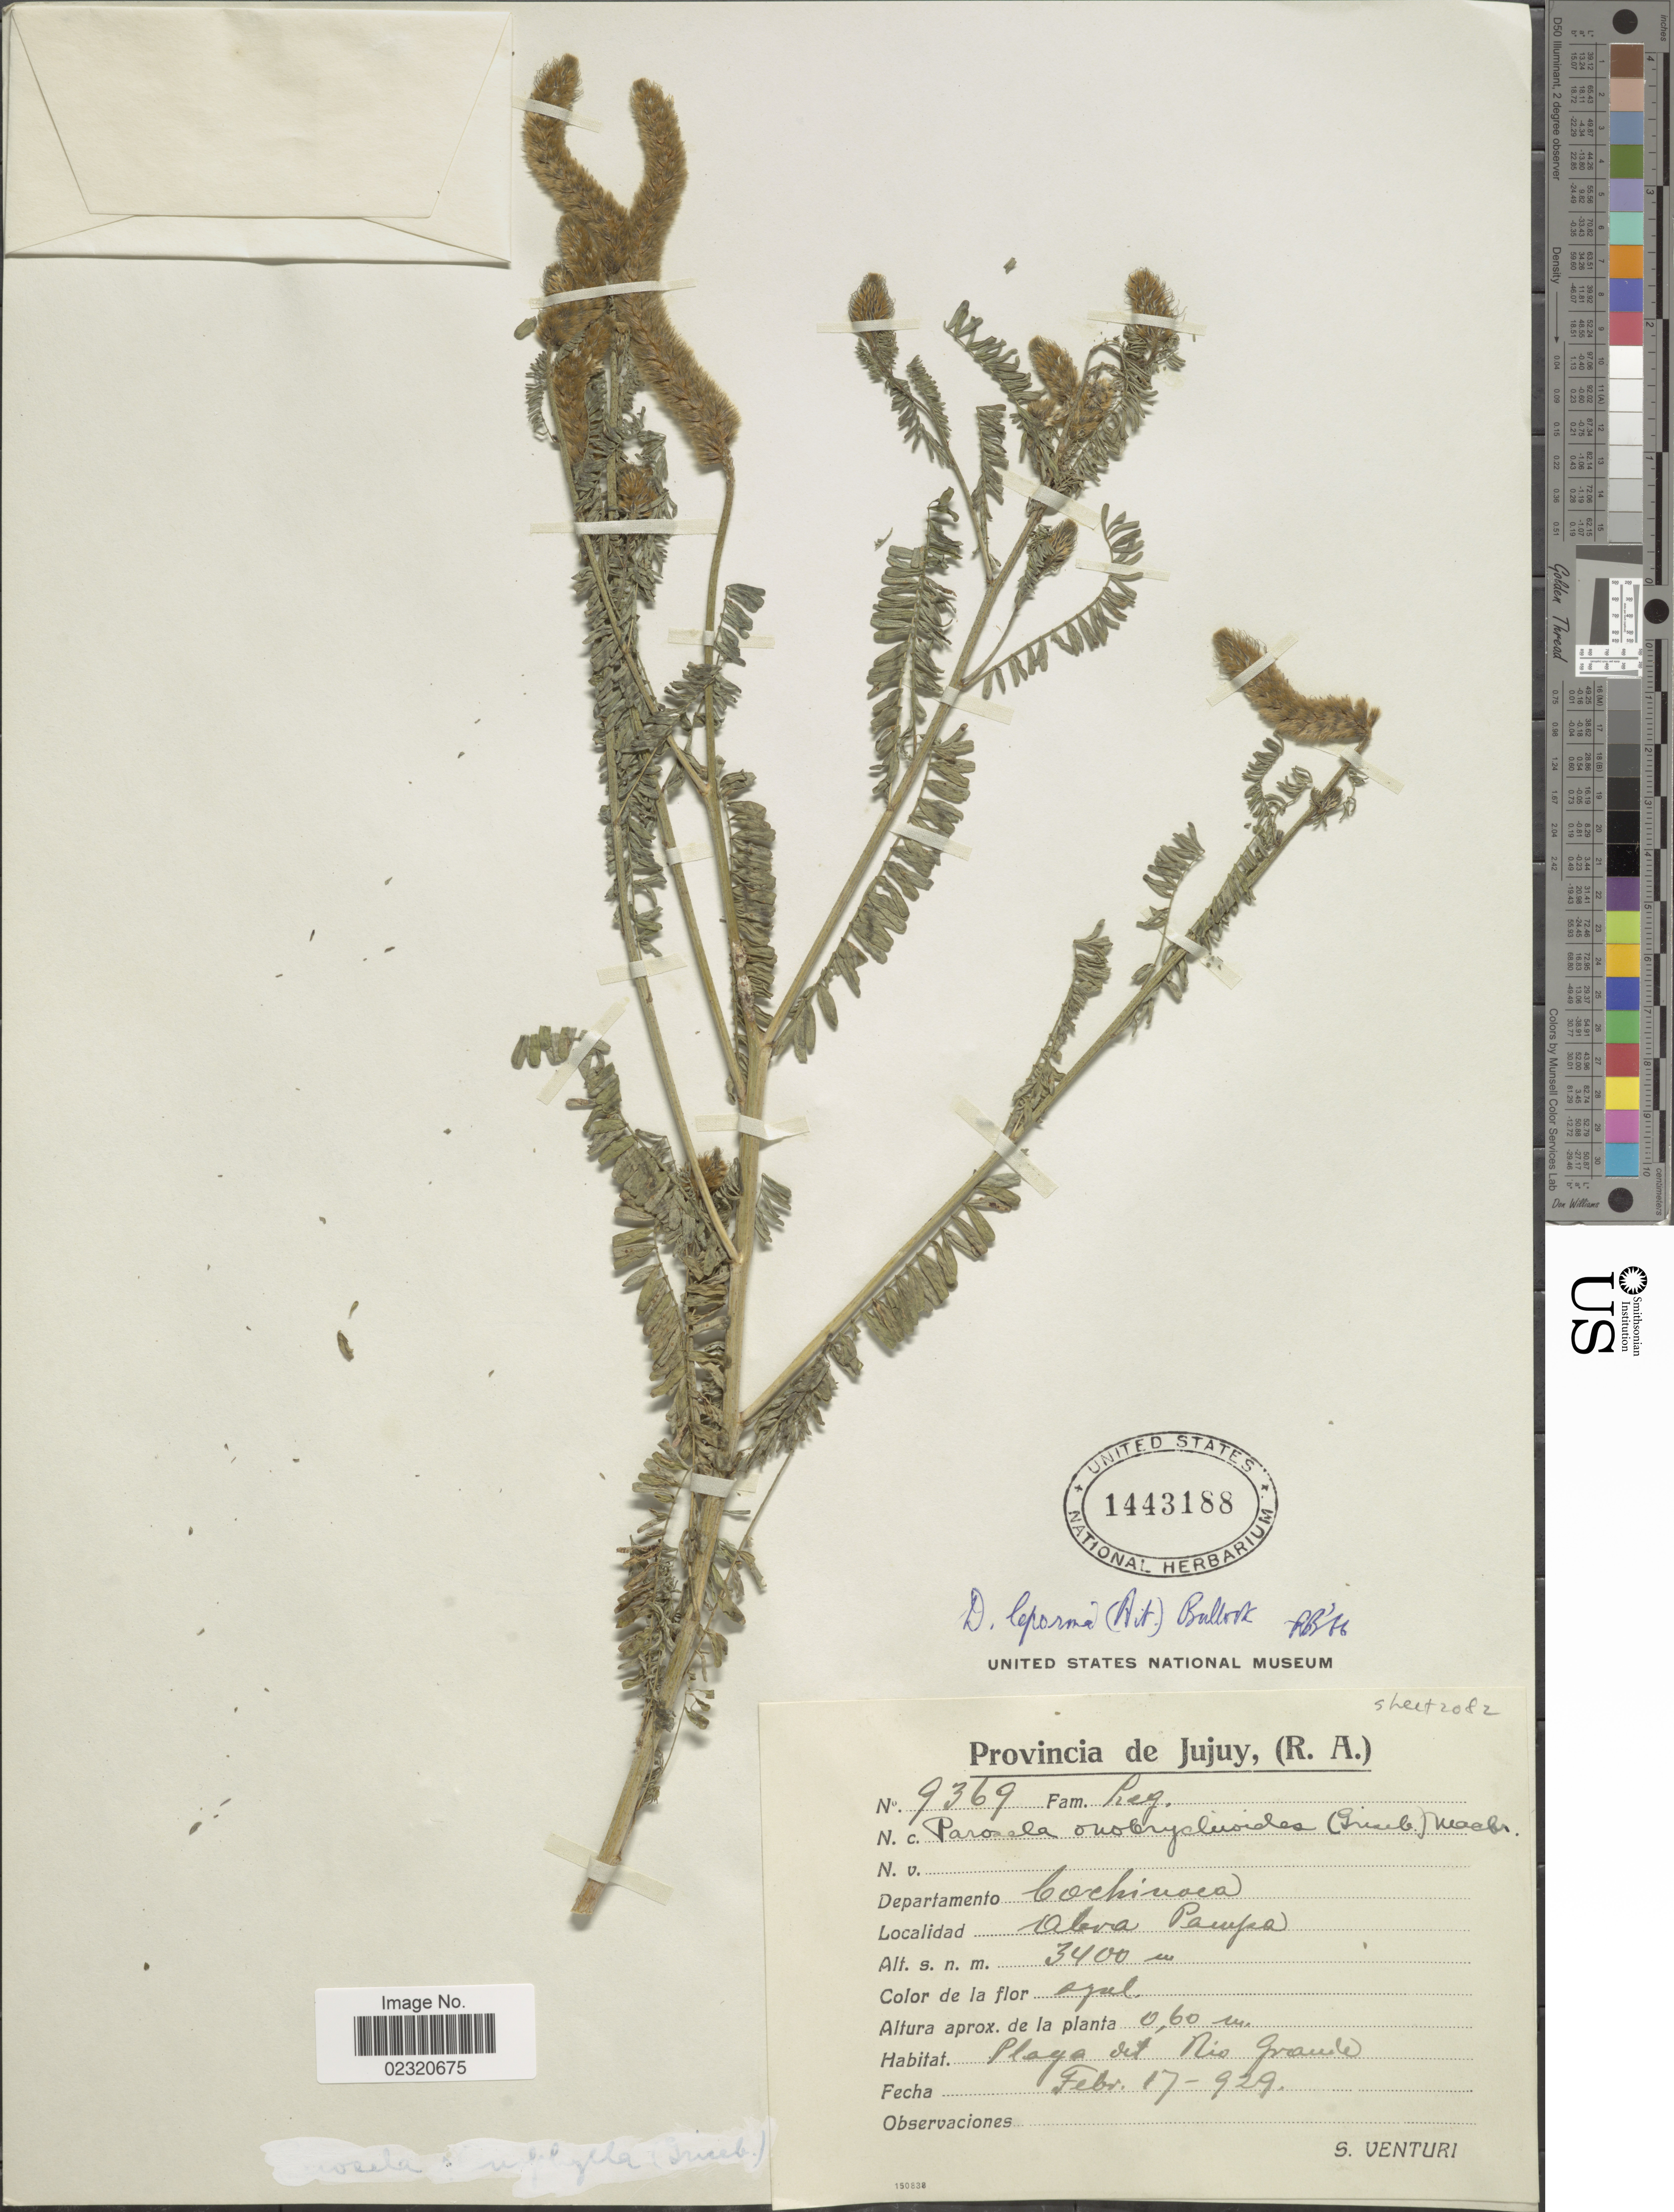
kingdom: Plantae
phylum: Tracheophyta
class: Magnoliopsida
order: Fabales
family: Fabaceae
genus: Dalea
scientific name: Dalea leporina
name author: (Aiton) Bullock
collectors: S. Venturi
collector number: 9369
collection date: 1929-02-17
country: Argentina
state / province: Jujuy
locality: Departamento Cochinoca, Abra Pampa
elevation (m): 3400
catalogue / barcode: US 1443188